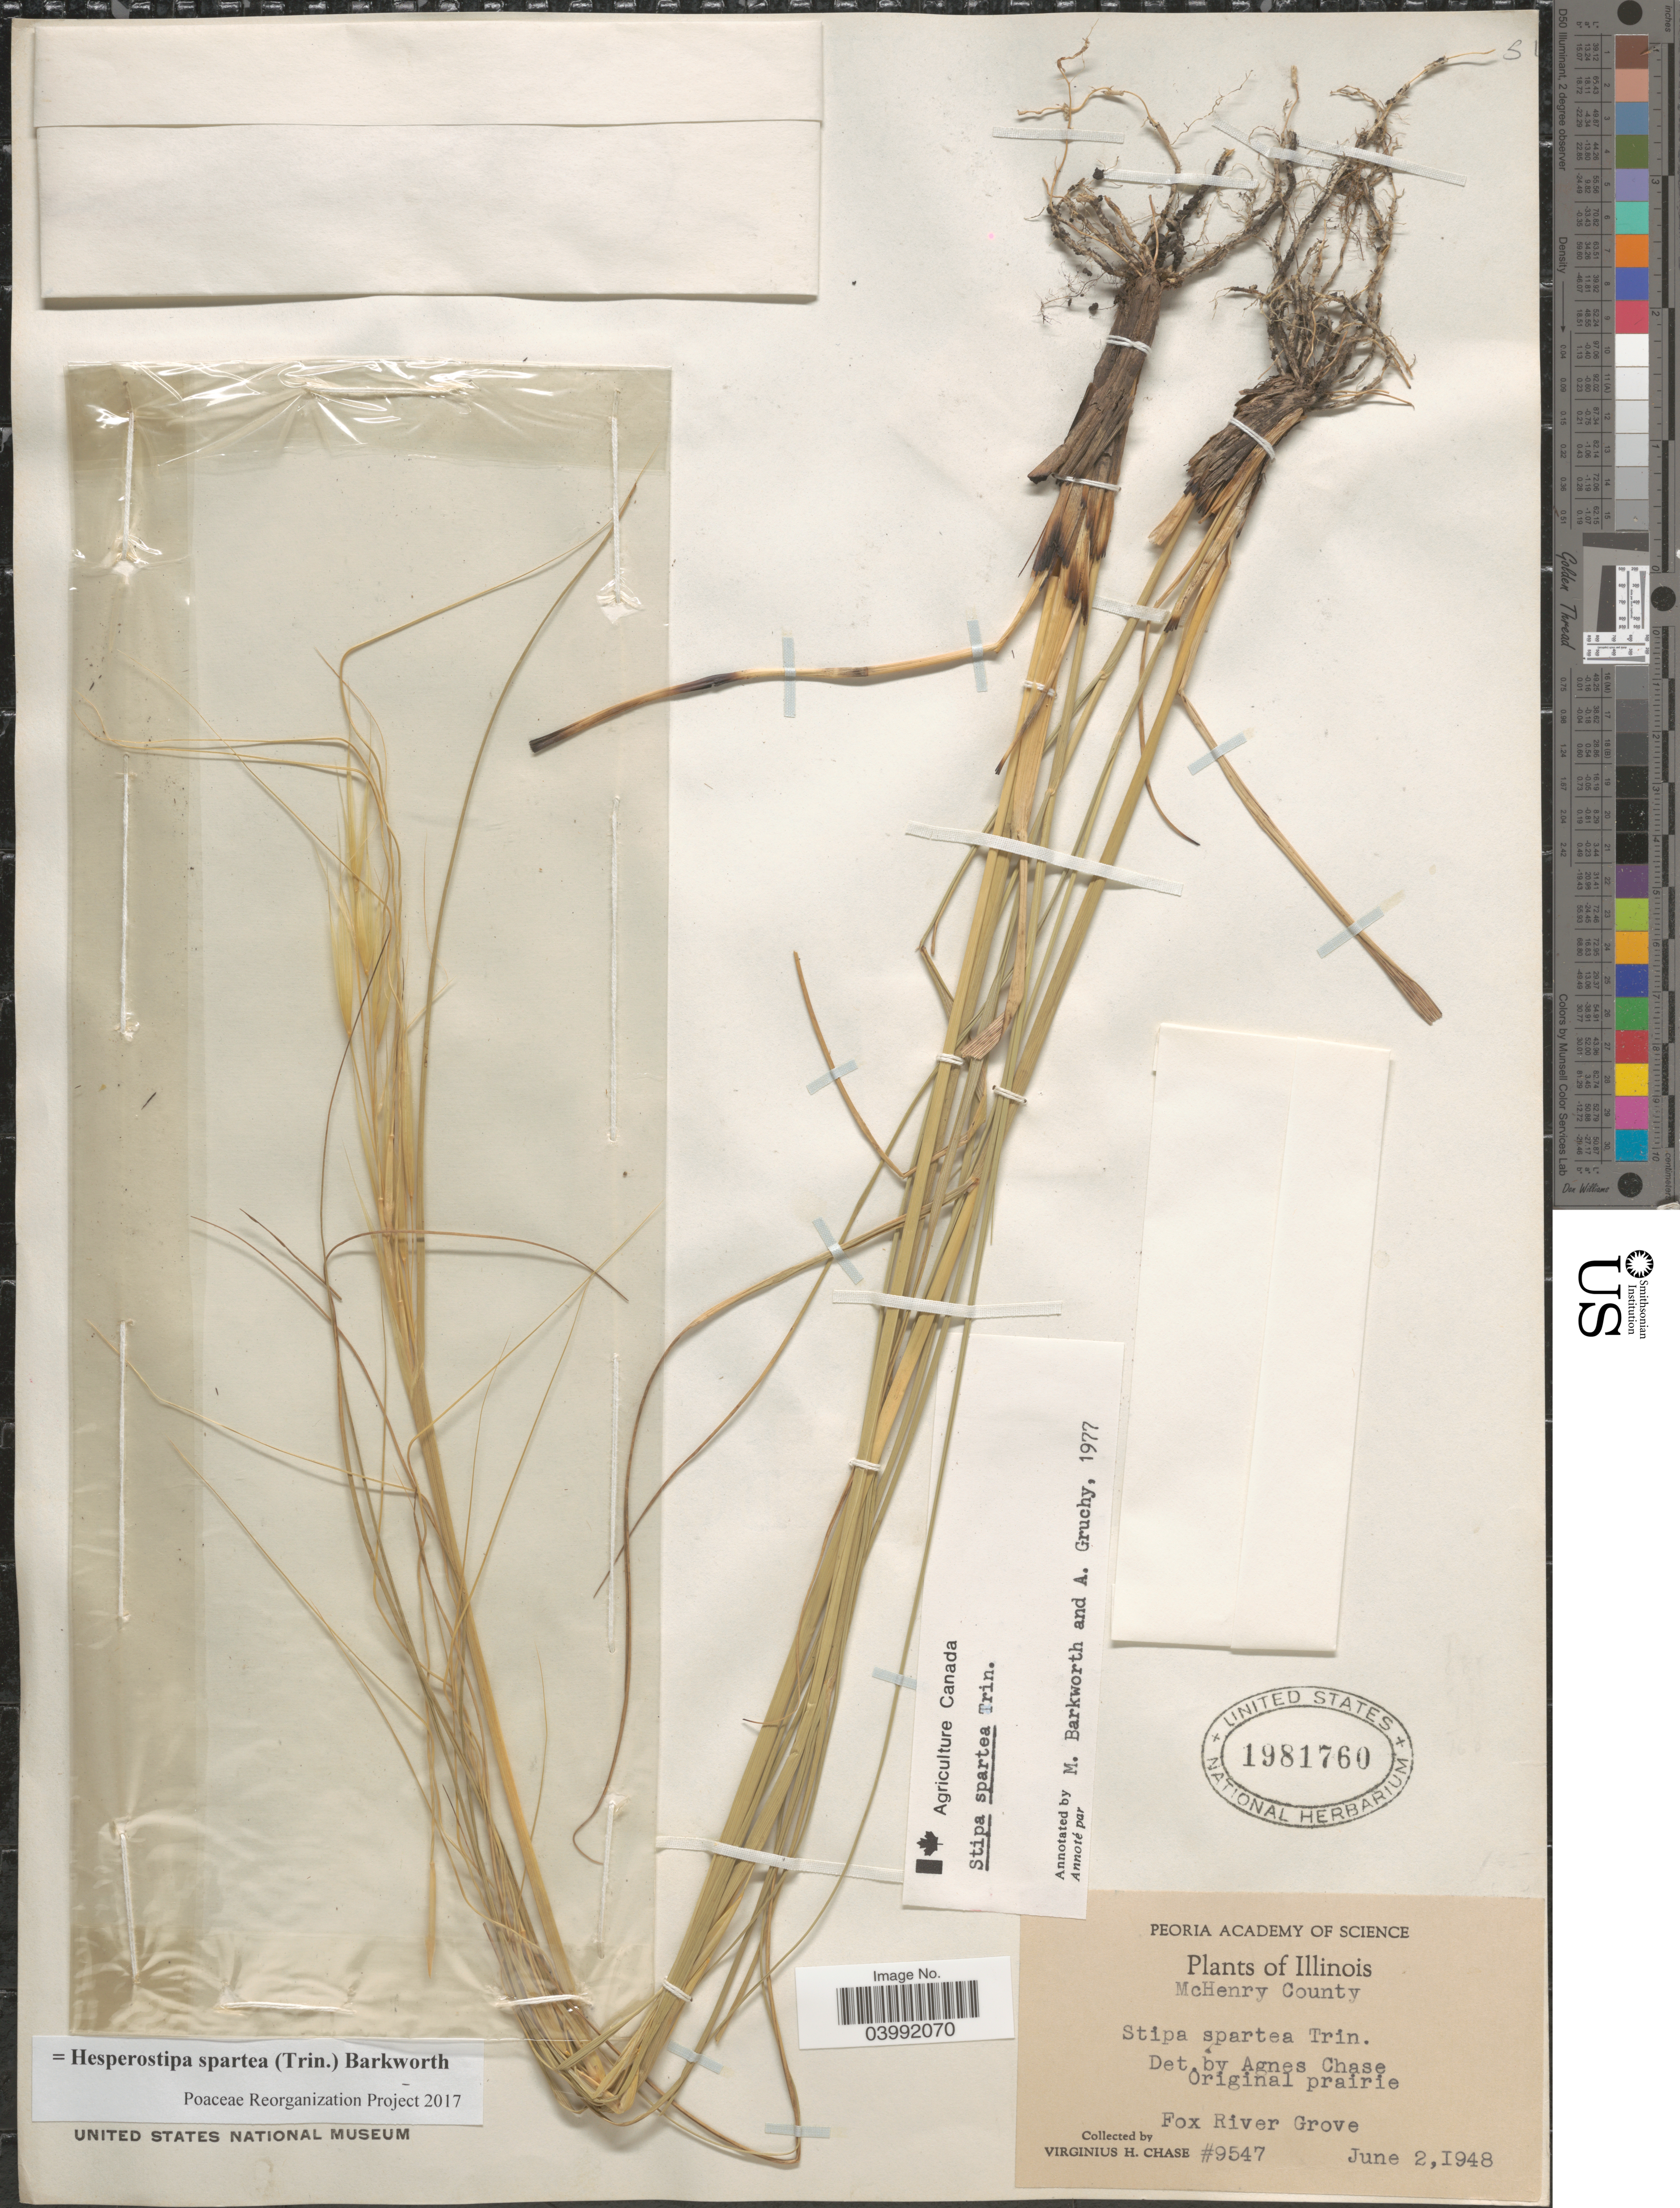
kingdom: Plantae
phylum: Tracheophyta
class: Liliopsida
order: Poales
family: Poaceae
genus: Hesperostipa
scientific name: Hesperostipa spartea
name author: (Trin.) Barkworth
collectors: V. H. Chase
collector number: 9547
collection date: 1948-06-02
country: United States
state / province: Illinois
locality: McHenry County. Fox River Grove.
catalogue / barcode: US 1981760